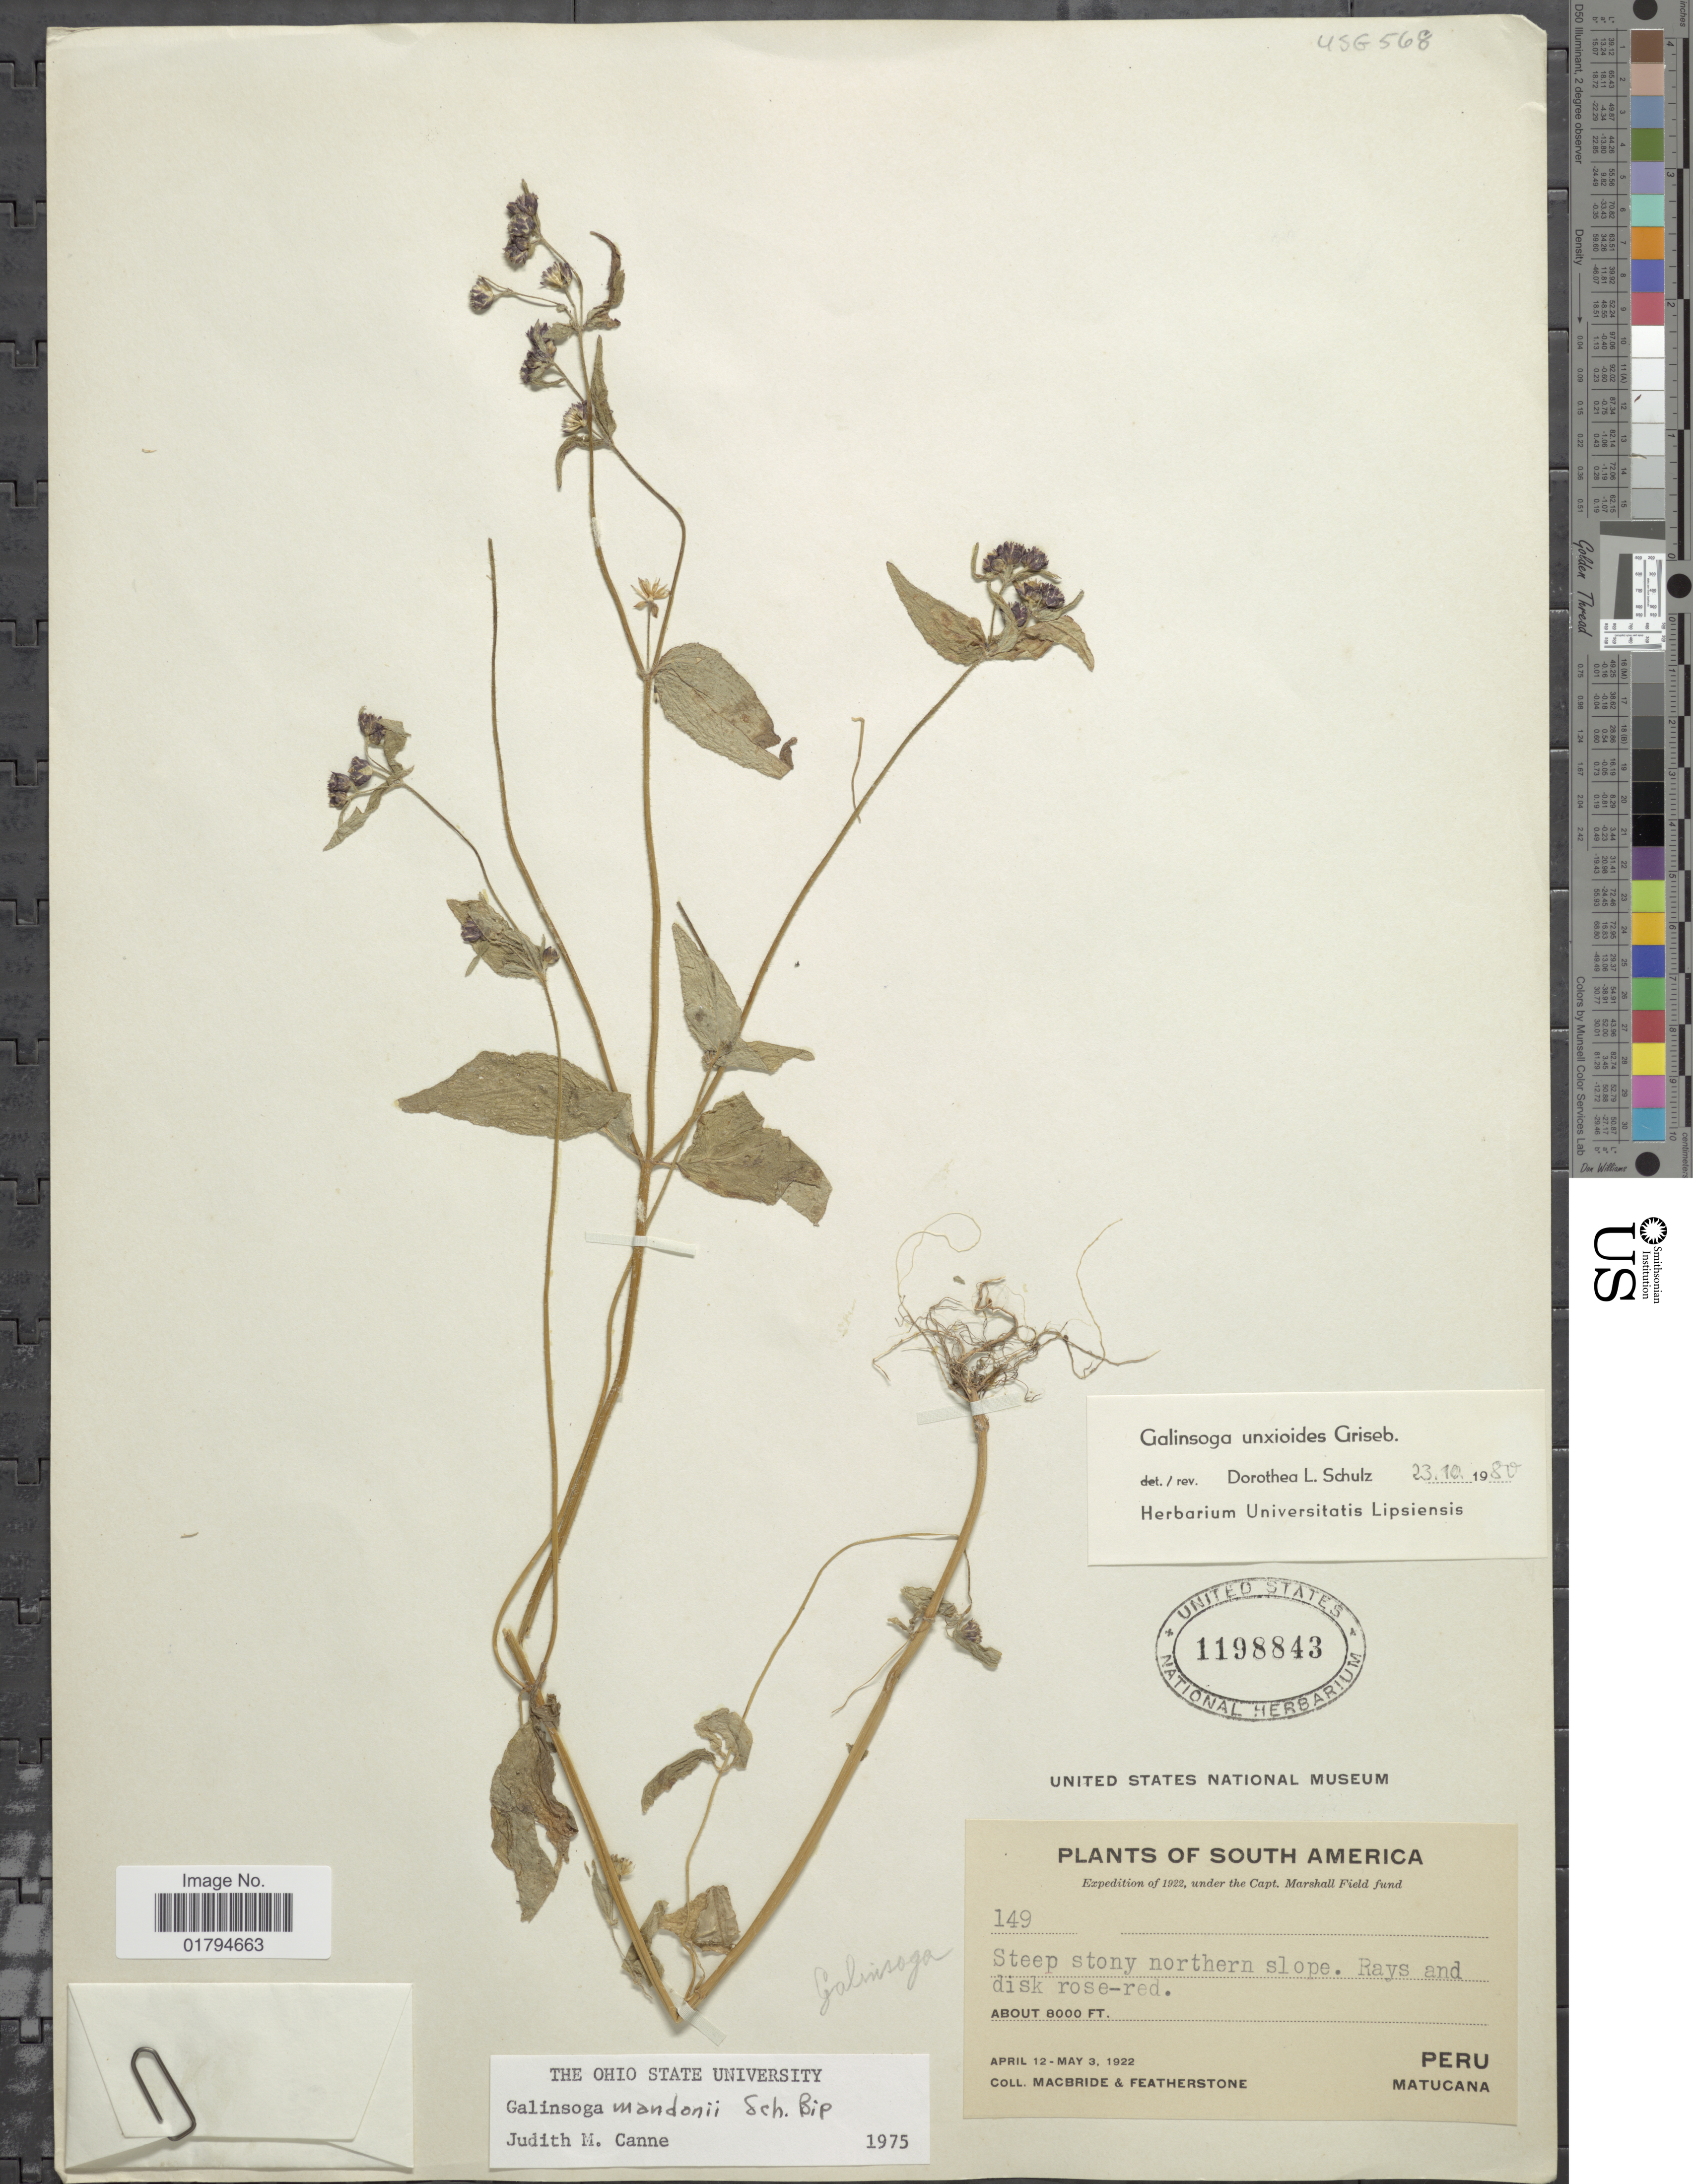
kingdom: Plantae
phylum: Tracheophyta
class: Magnoliopsida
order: Asterales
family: Asteraceae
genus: Galinsoga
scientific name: Galinsoga unxioides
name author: Griseb.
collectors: Macbride, -- & -. Featherstone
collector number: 149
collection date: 1922-04-12/1922-05-03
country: Peru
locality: Matucana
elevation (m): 2438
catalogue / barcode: US 1198843